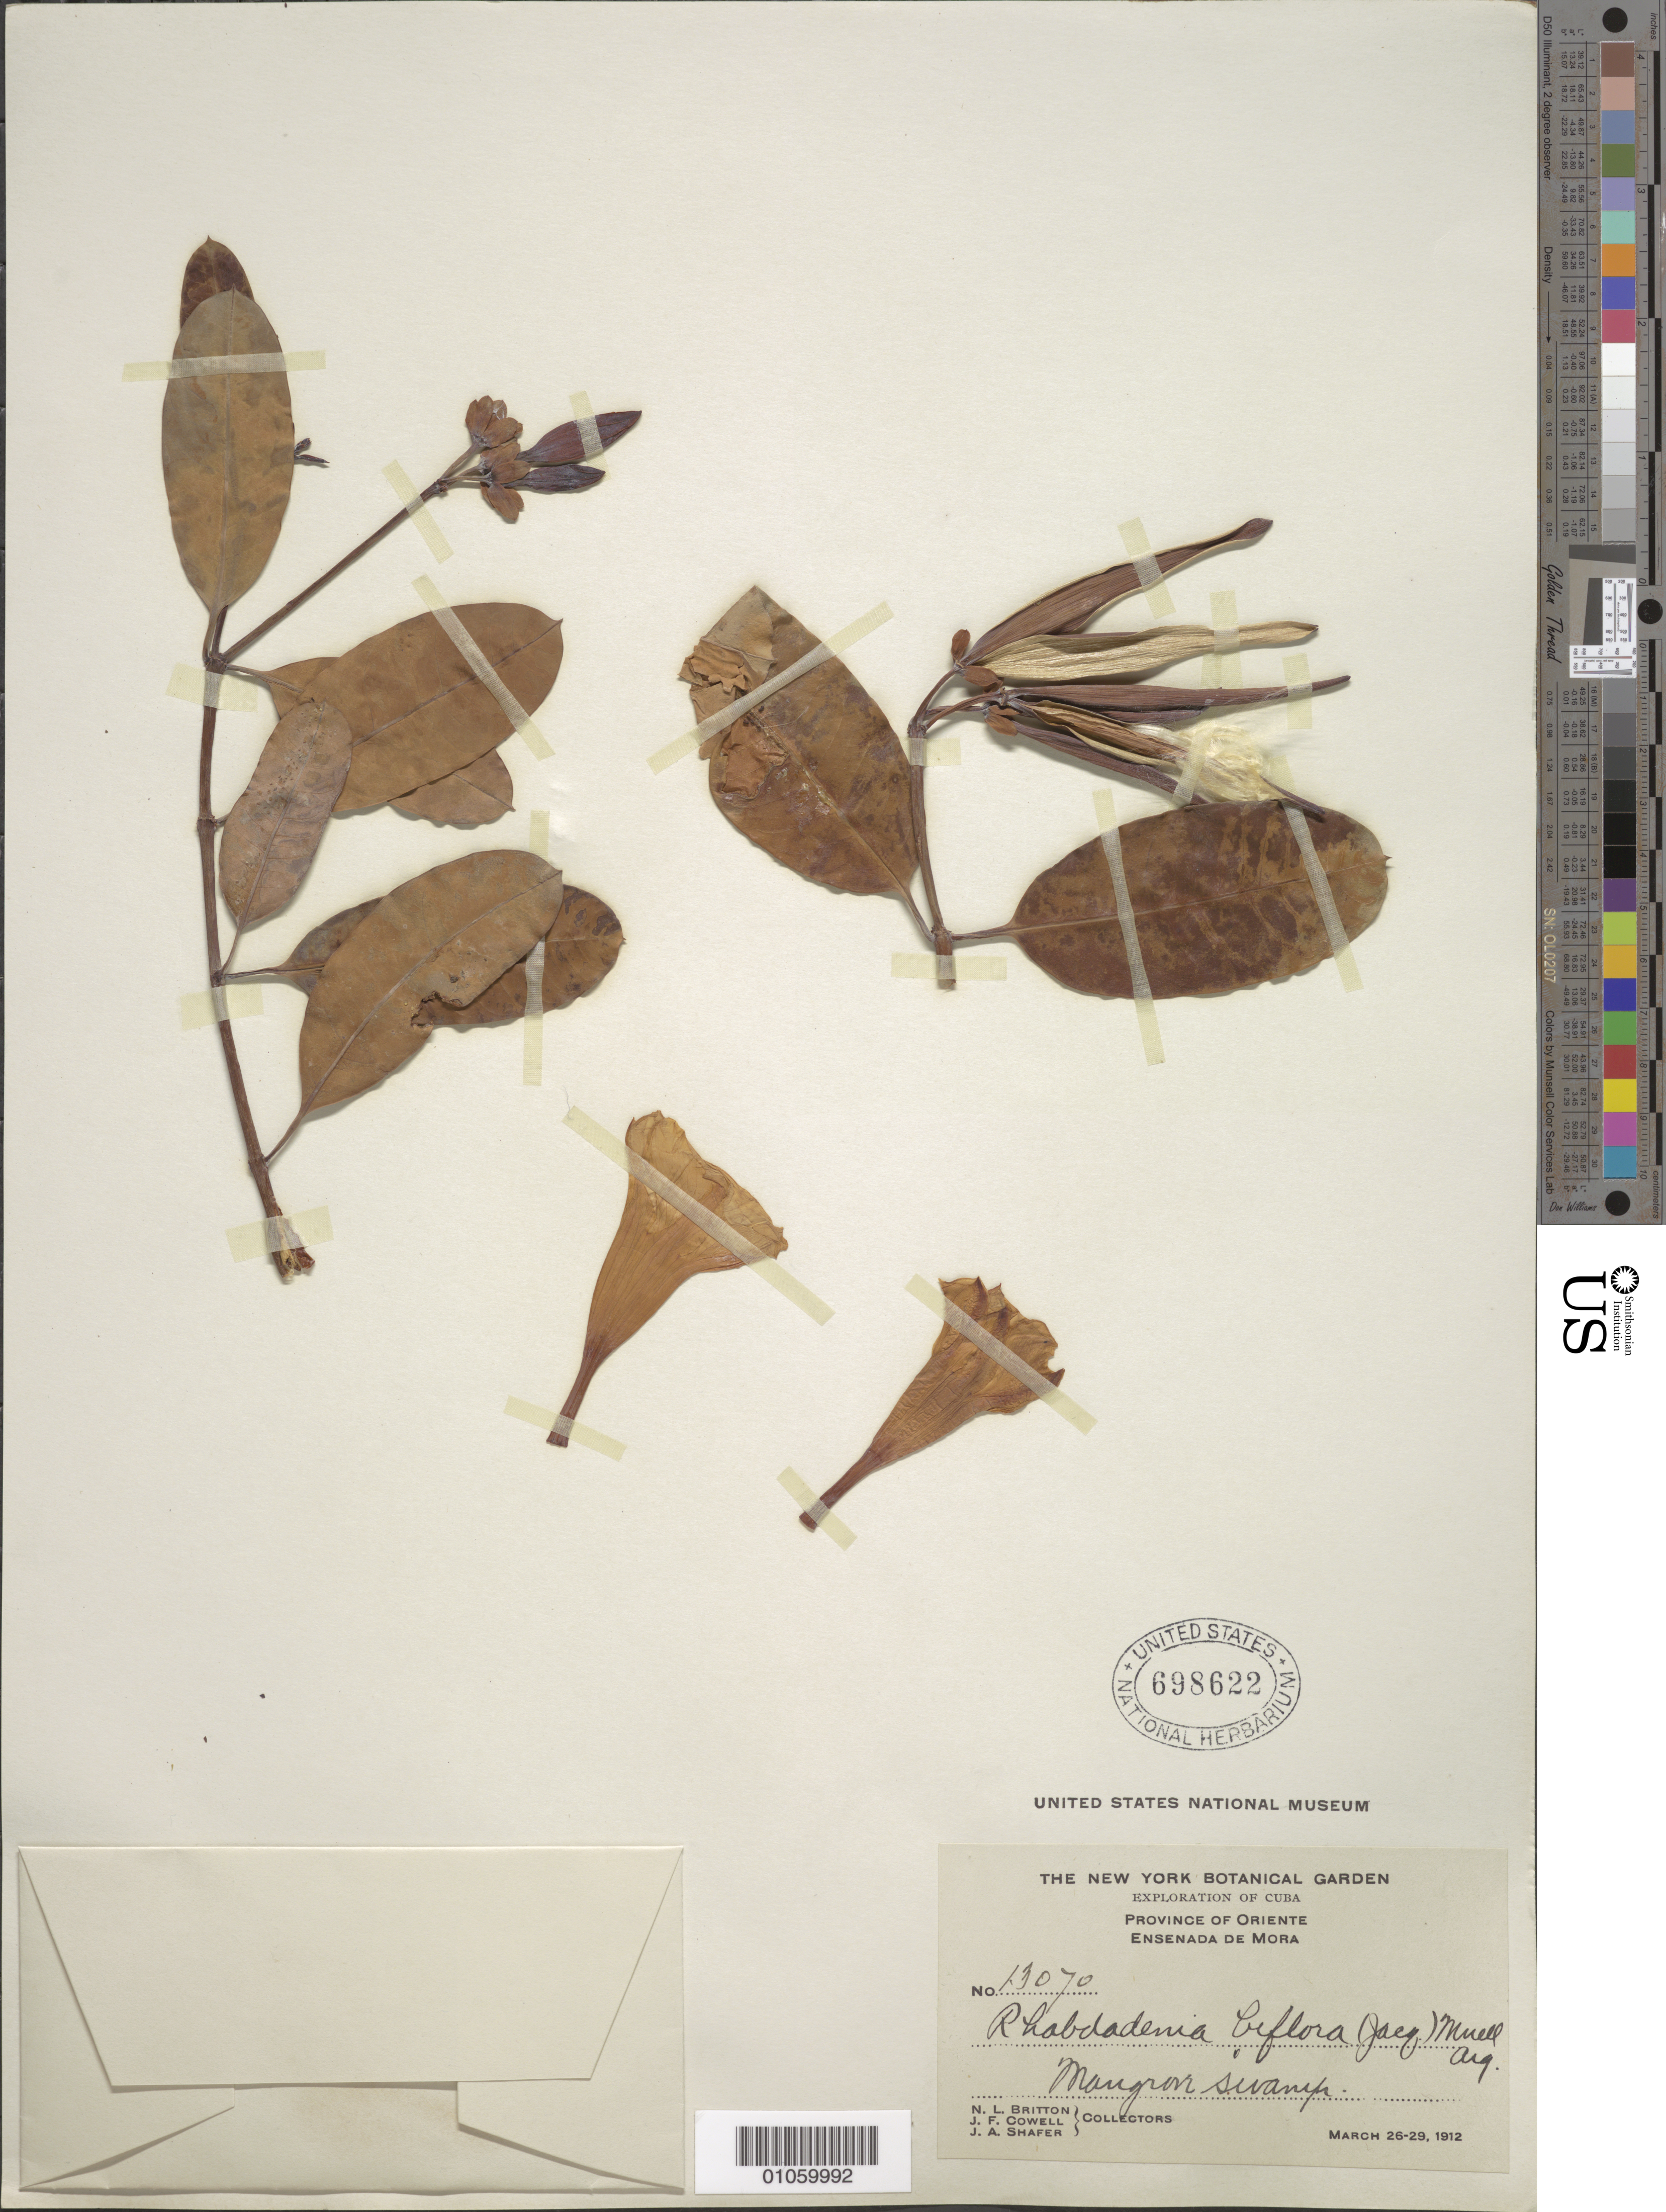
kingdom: Plantae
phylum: Tracheophyta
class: Magnoliopsida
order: Gentianales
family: Apocynaceae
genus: Rhabdadenia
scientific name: Rhabdadenia biflora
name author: (Jacq.) Müll. Arg.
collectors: N. Britton, J. F. Cowell & J. A. Shafer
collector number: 13070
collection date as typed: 26 Mar 1912 to 29 Mar 1912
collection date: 1912-03-26/1912-03-29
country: Cuba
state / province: Oriente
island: Cuba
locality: Mangrove swamp Ensenada de Mora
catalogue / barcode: US 698622